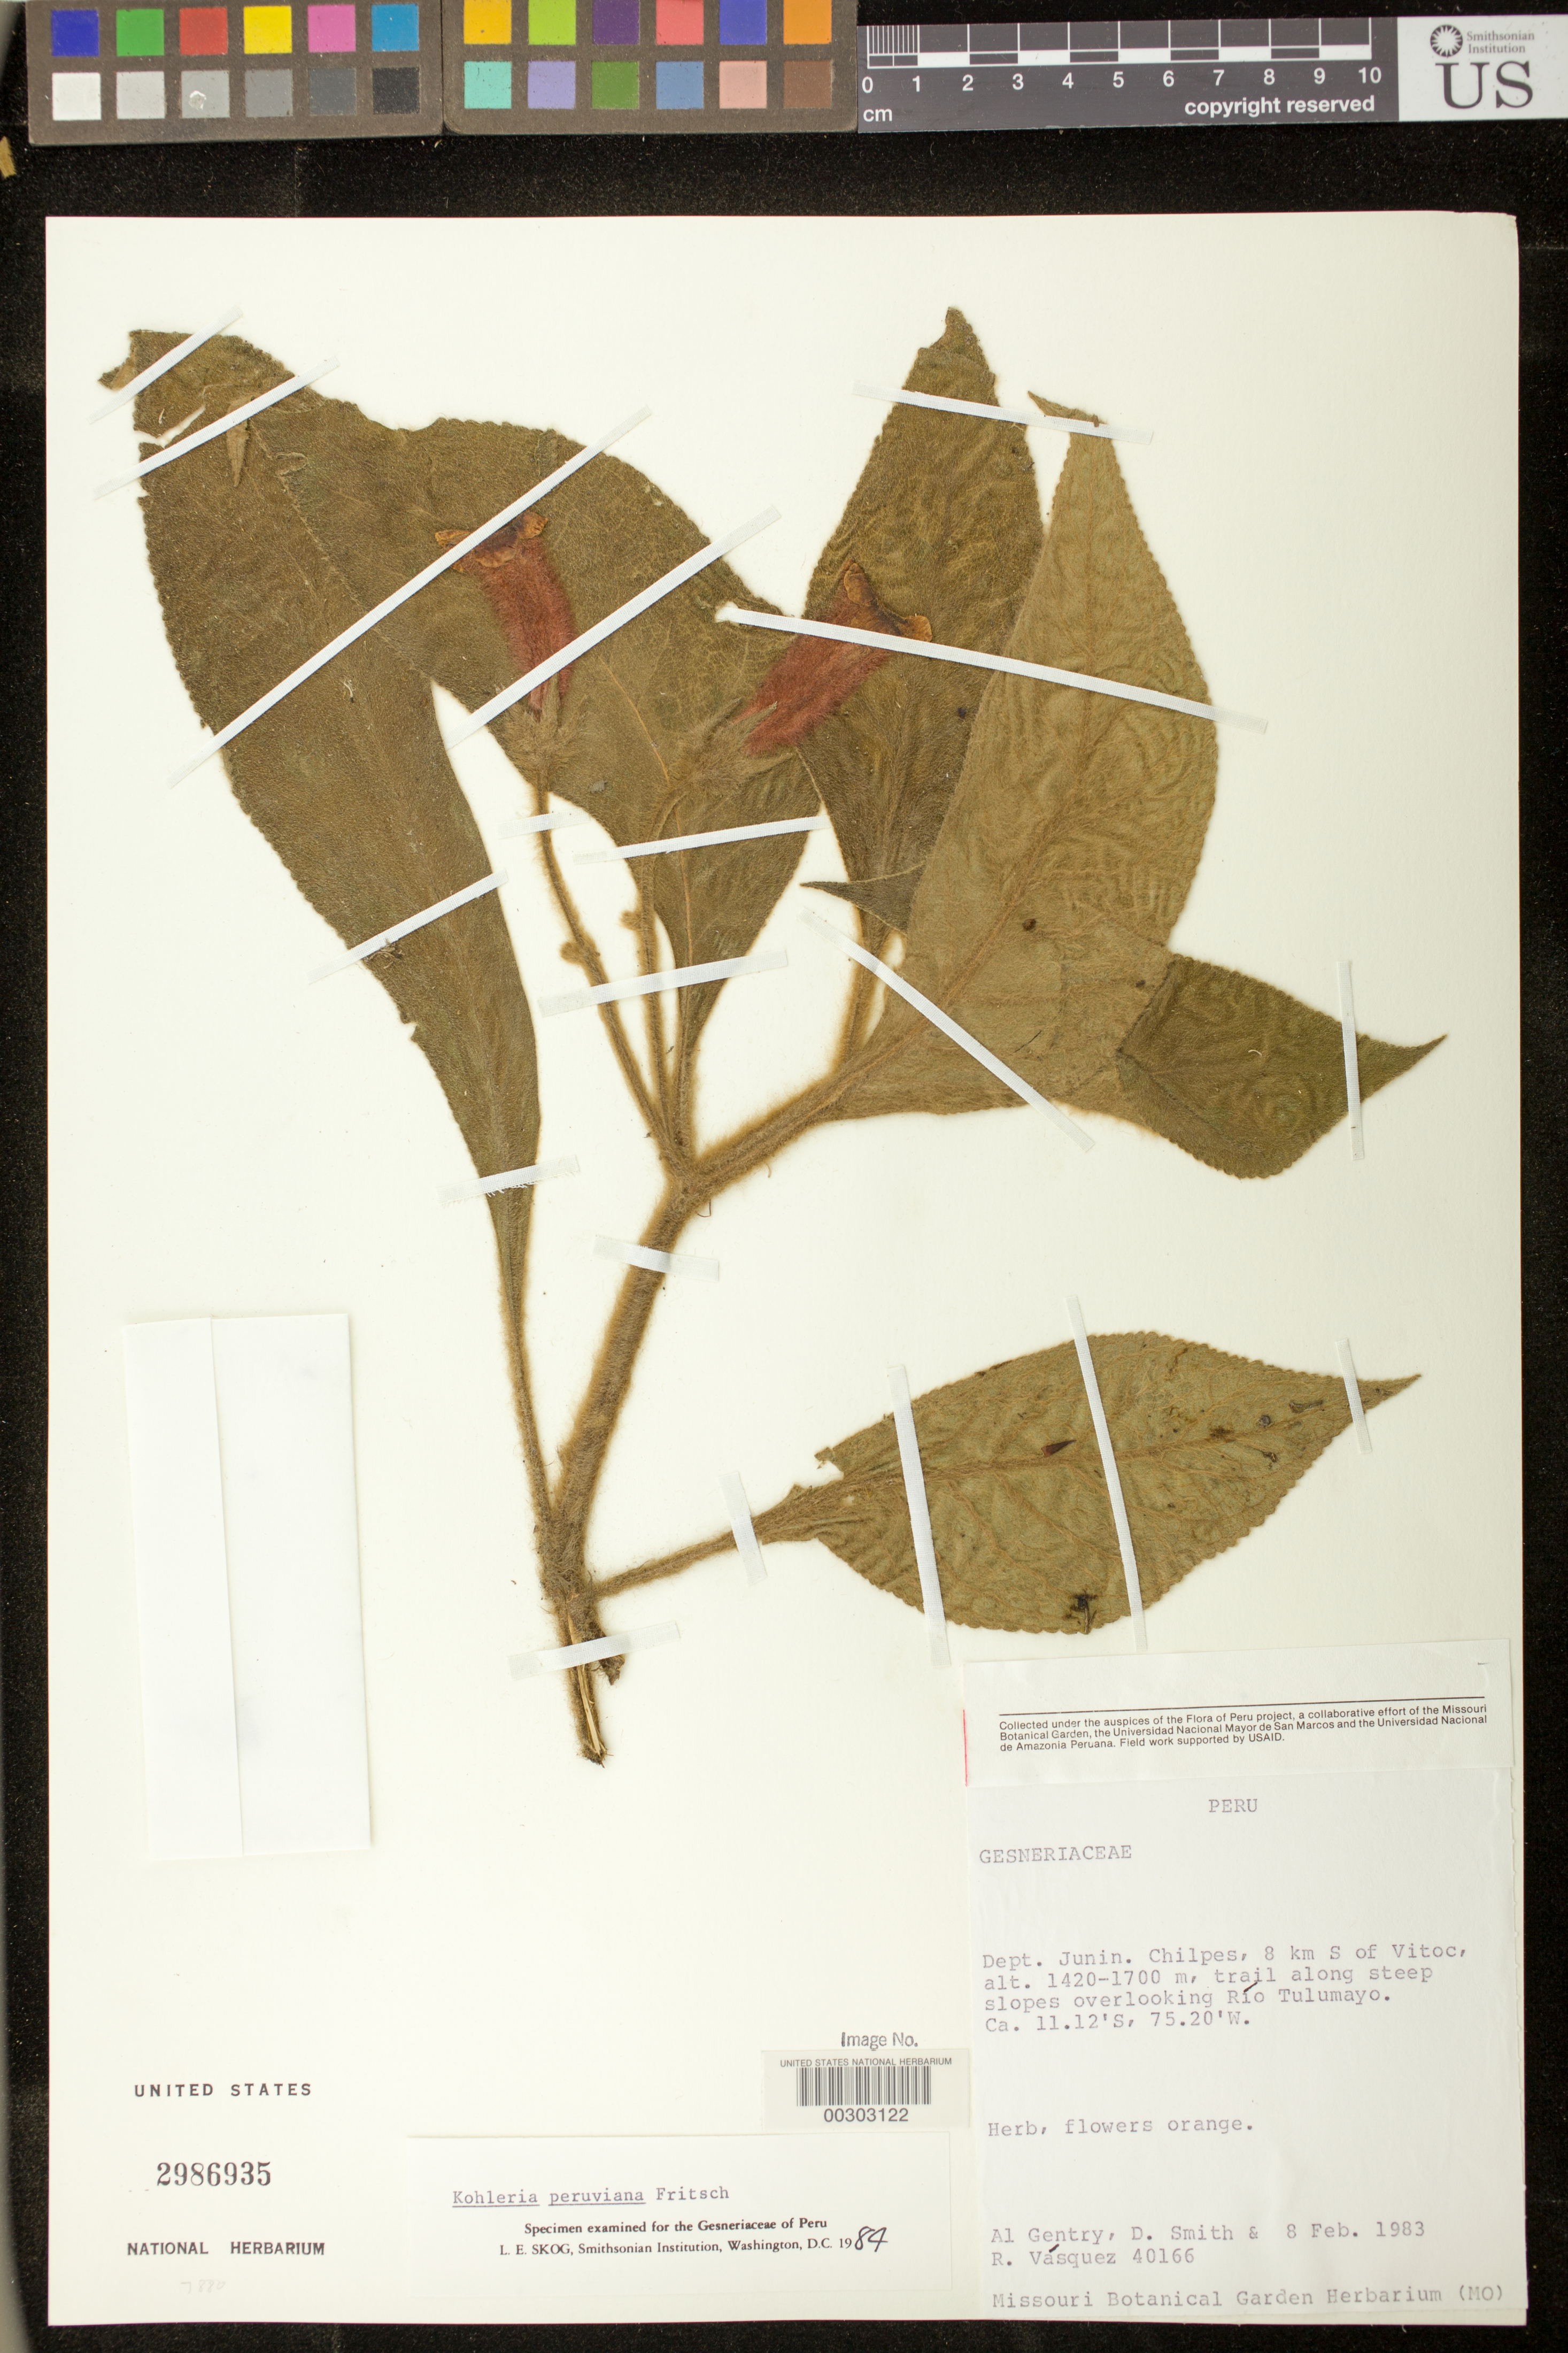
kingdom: Plantae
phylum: Tracheophyta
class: Magnoliopsida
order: Lamiales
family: Gesneriaceae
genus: Kohleria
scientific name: Kohleria peruviana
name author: Fritsch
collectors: A. H. Gentry, D. Smith & R. Vásquez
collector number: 40166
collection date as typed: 08 Feb 1983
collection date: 1983-02-08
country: Peru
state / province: Junín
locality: Chilpes, 8 km S of Vitoc, trail along steep slopes overlooking Rio Tulumayo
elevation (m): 1420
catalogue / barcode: US 2986935